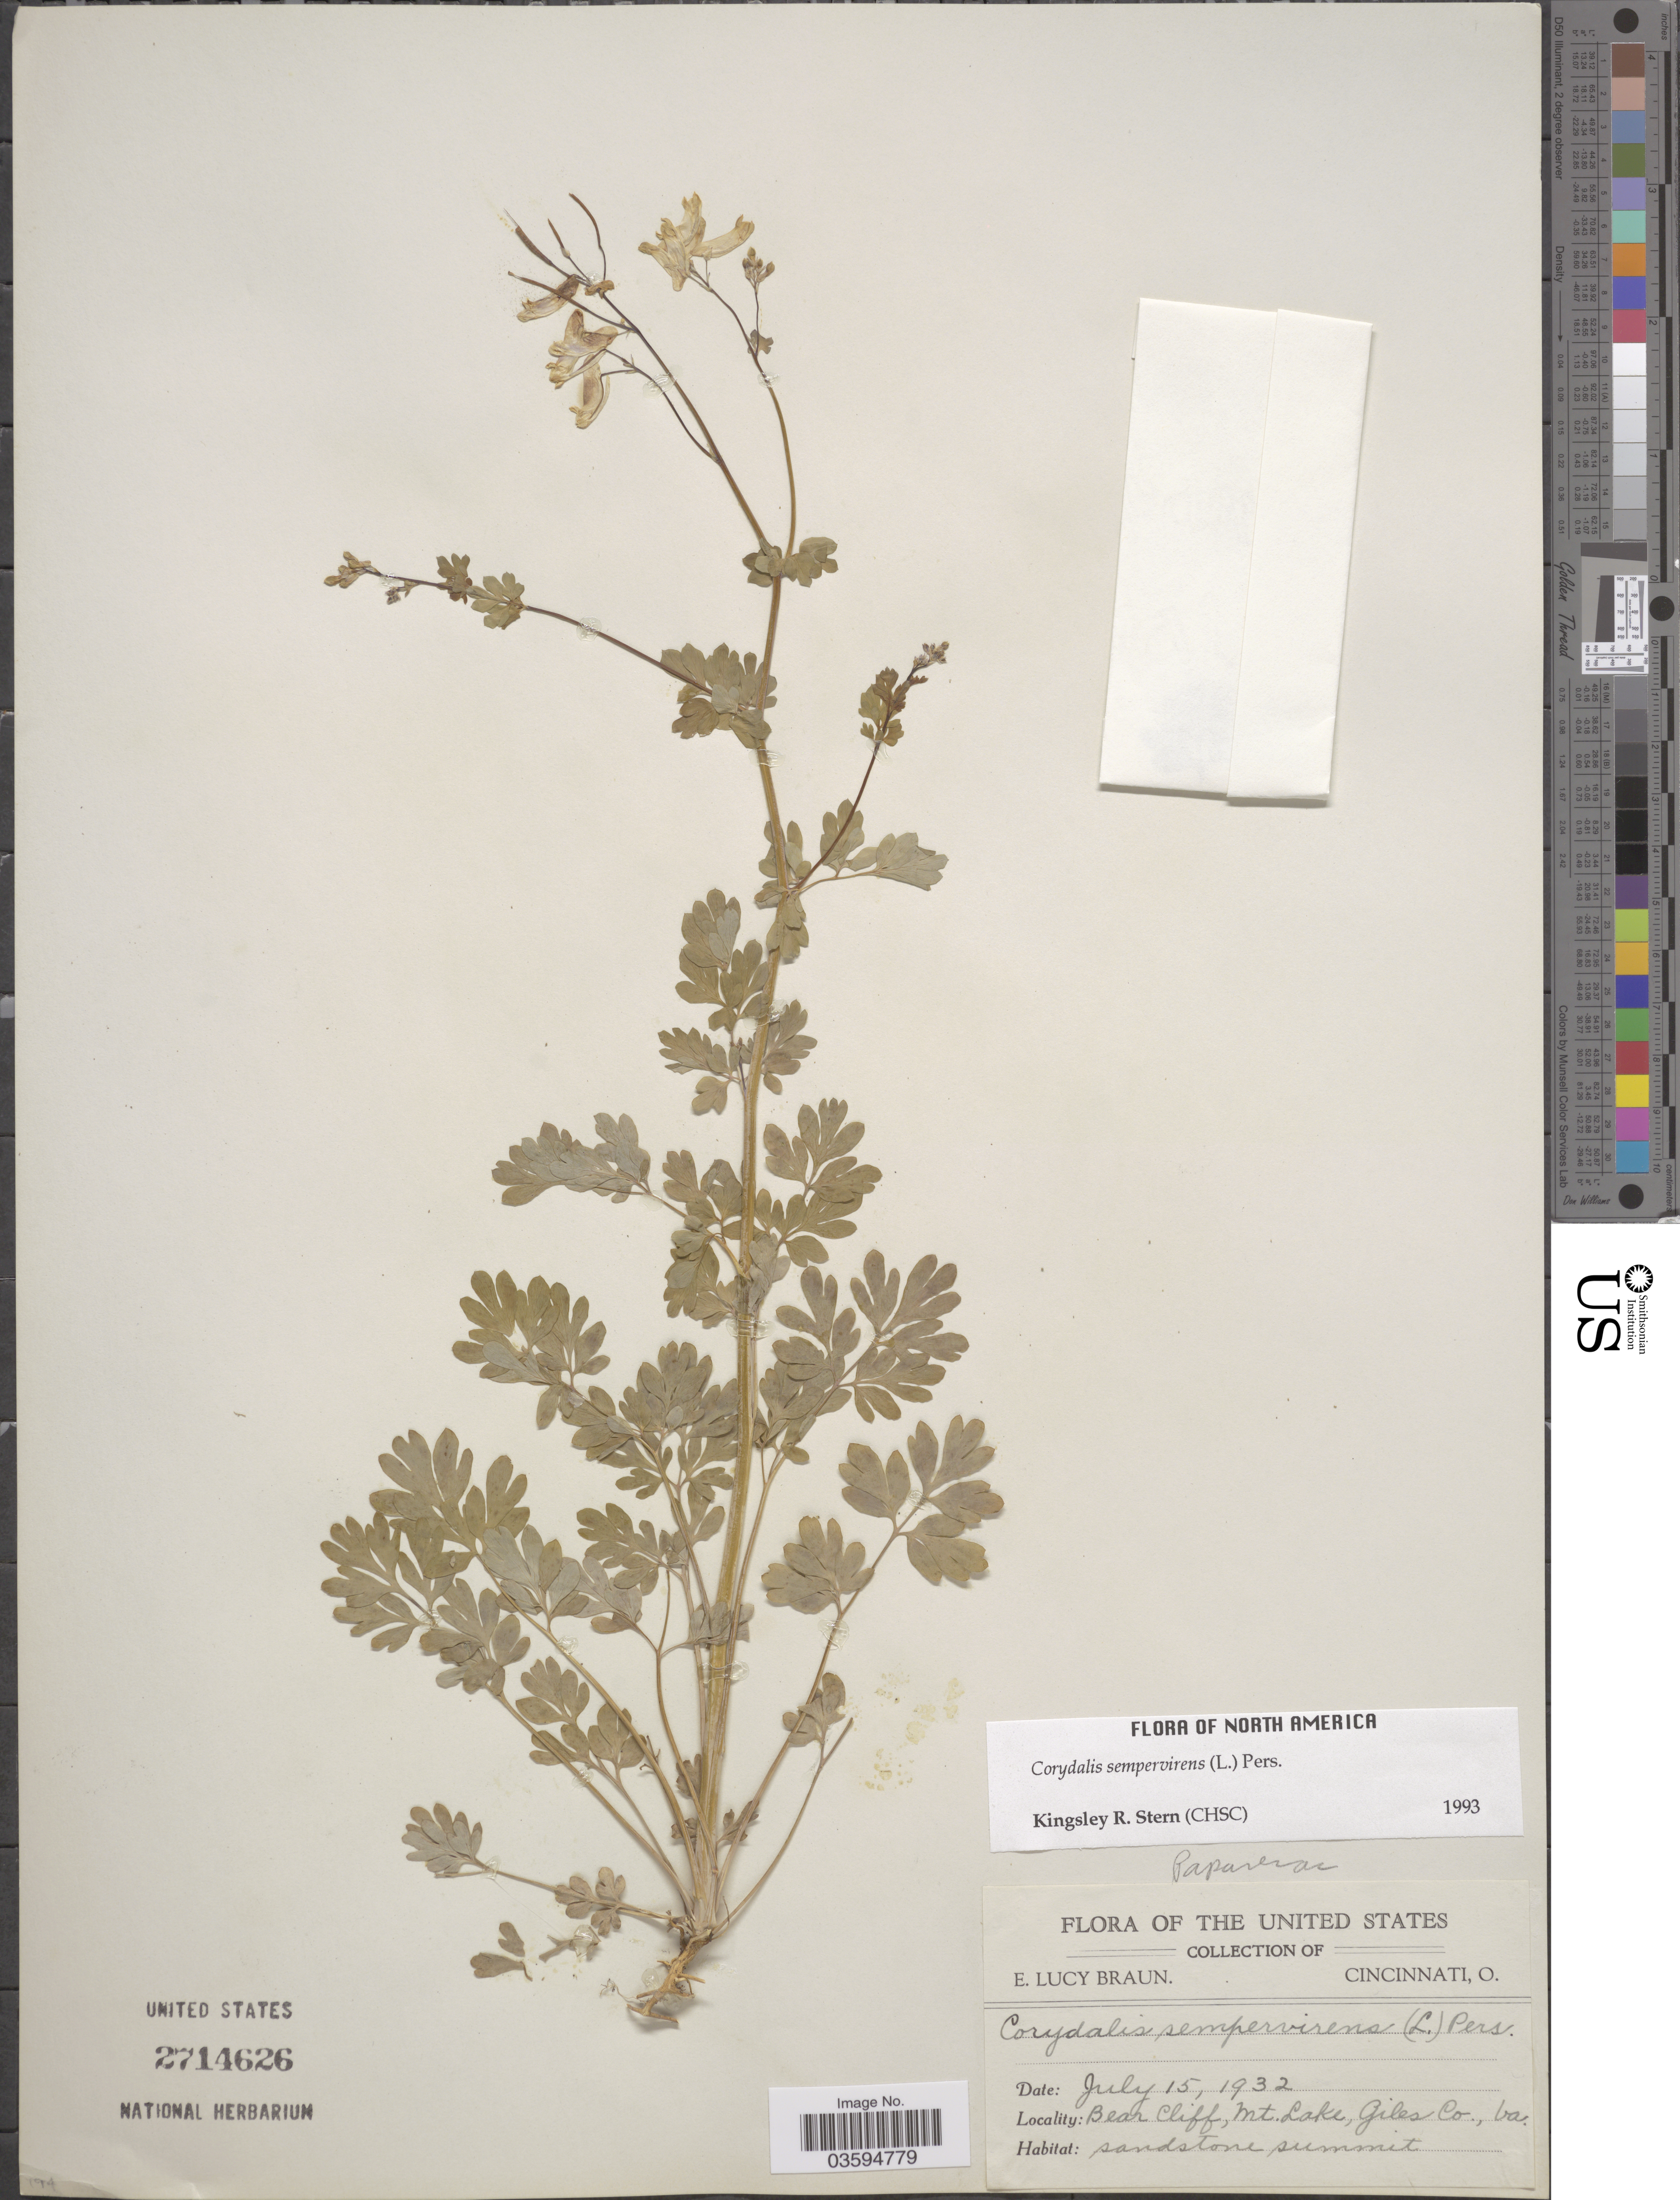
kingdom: Plantae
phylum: Tracheophyta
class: Magnoliopsida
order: Ranunculales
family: Papaveraceae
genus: Capnoides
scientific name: Capnoides sempervirens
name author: (L.) Borkh.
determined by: Strong, M. T., (US), Smithsonian Institution - National Museum of Natural History (UNITED STATES)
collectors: E. L. Braun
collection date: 1932-07-15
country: United States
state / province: Virginia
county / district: Giles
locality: Bear Cliff, Mt. Lake, Giles Co. Sandstone summit.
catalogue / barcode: US 2714626